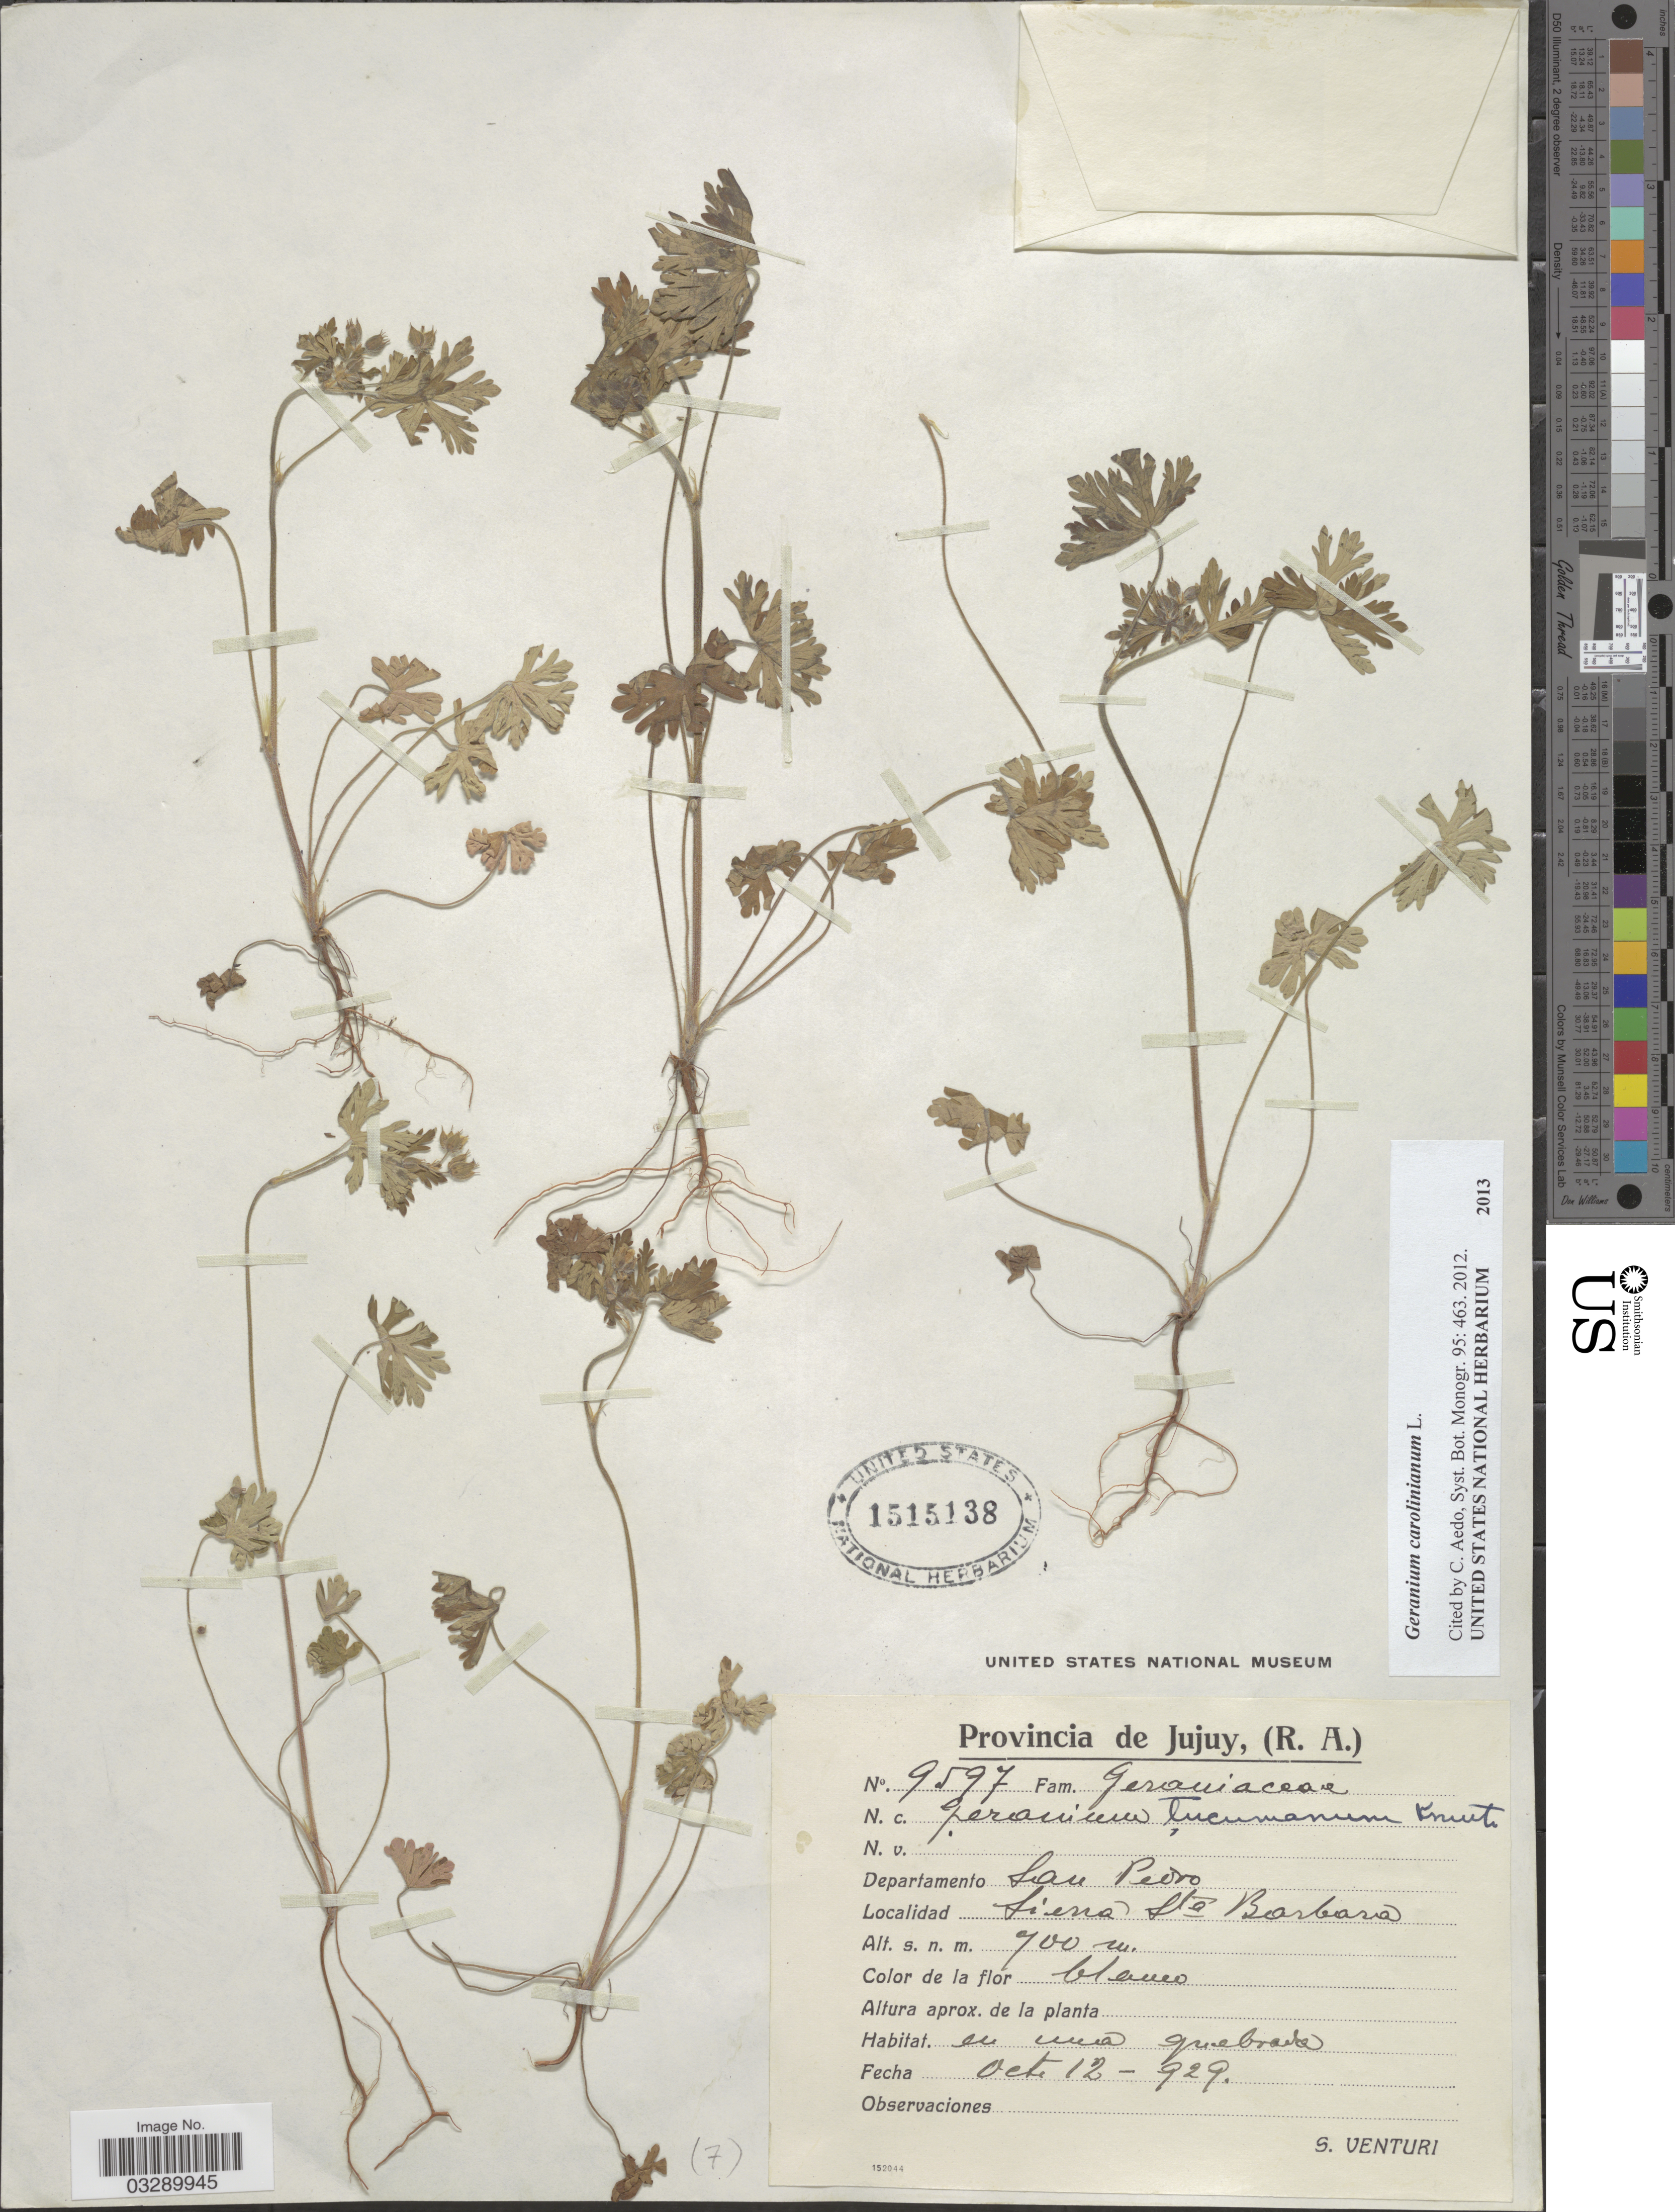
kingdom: Plantae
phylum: Tracheophyta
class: Magnoliopsida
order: Geraniales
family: Geraniaceae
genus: Geranium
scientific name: Geranium carolinianum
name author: L.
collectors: S. Venturi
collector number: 9597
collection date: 1929-10-12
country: Argentina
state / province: Jujuy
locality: Departamento San Pedro. Sierra Sta Barbara.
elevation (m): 700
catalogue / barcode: US 1515138